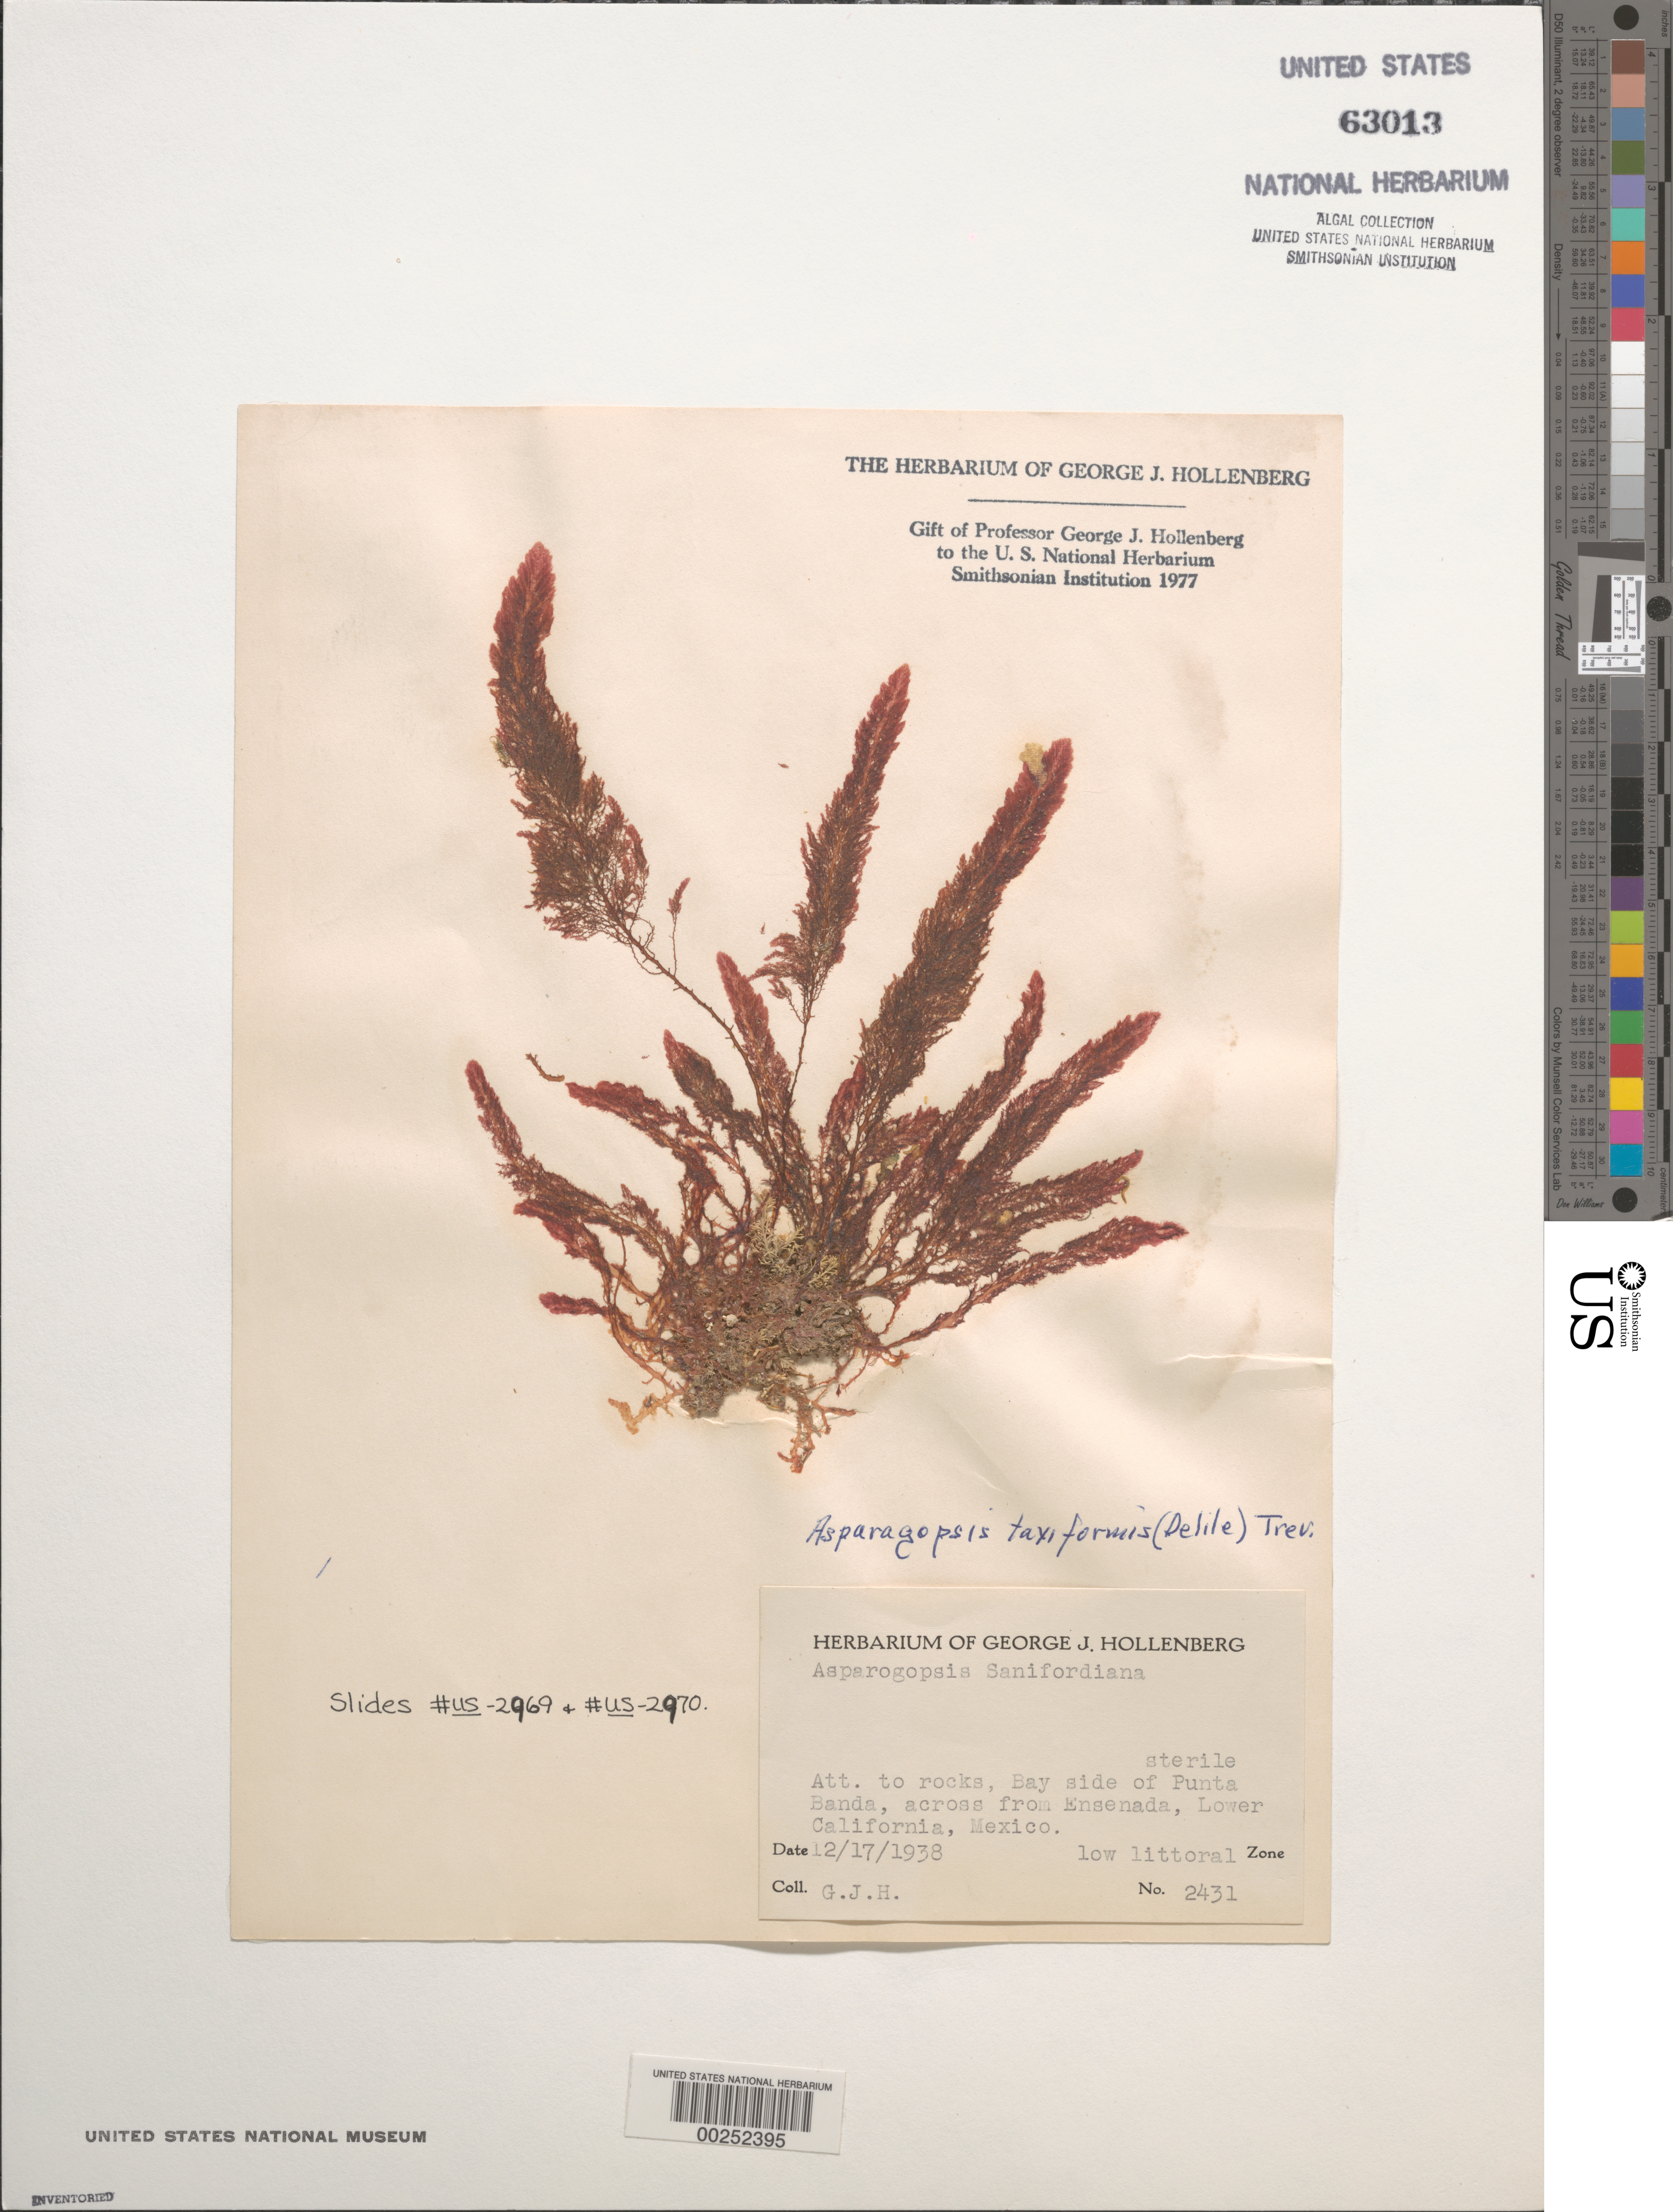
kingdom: Plantae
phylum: Rhodophyta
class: Florideophyceae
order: Bonnemaisoniales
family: Bonnemaisoniaceae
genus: Asparagopsis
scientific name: Asparagopsis taxiformis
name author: (Delile) Trevis.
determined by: Hollenberg, George J.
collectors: G. Hollenberg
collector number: GJH 2431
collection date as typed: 17 Dec 1938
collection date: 1938-12-17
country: Mexico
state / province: Baja California Norte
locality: Bay side of Punta Banda, across from Ensenada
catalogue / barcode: US 63013